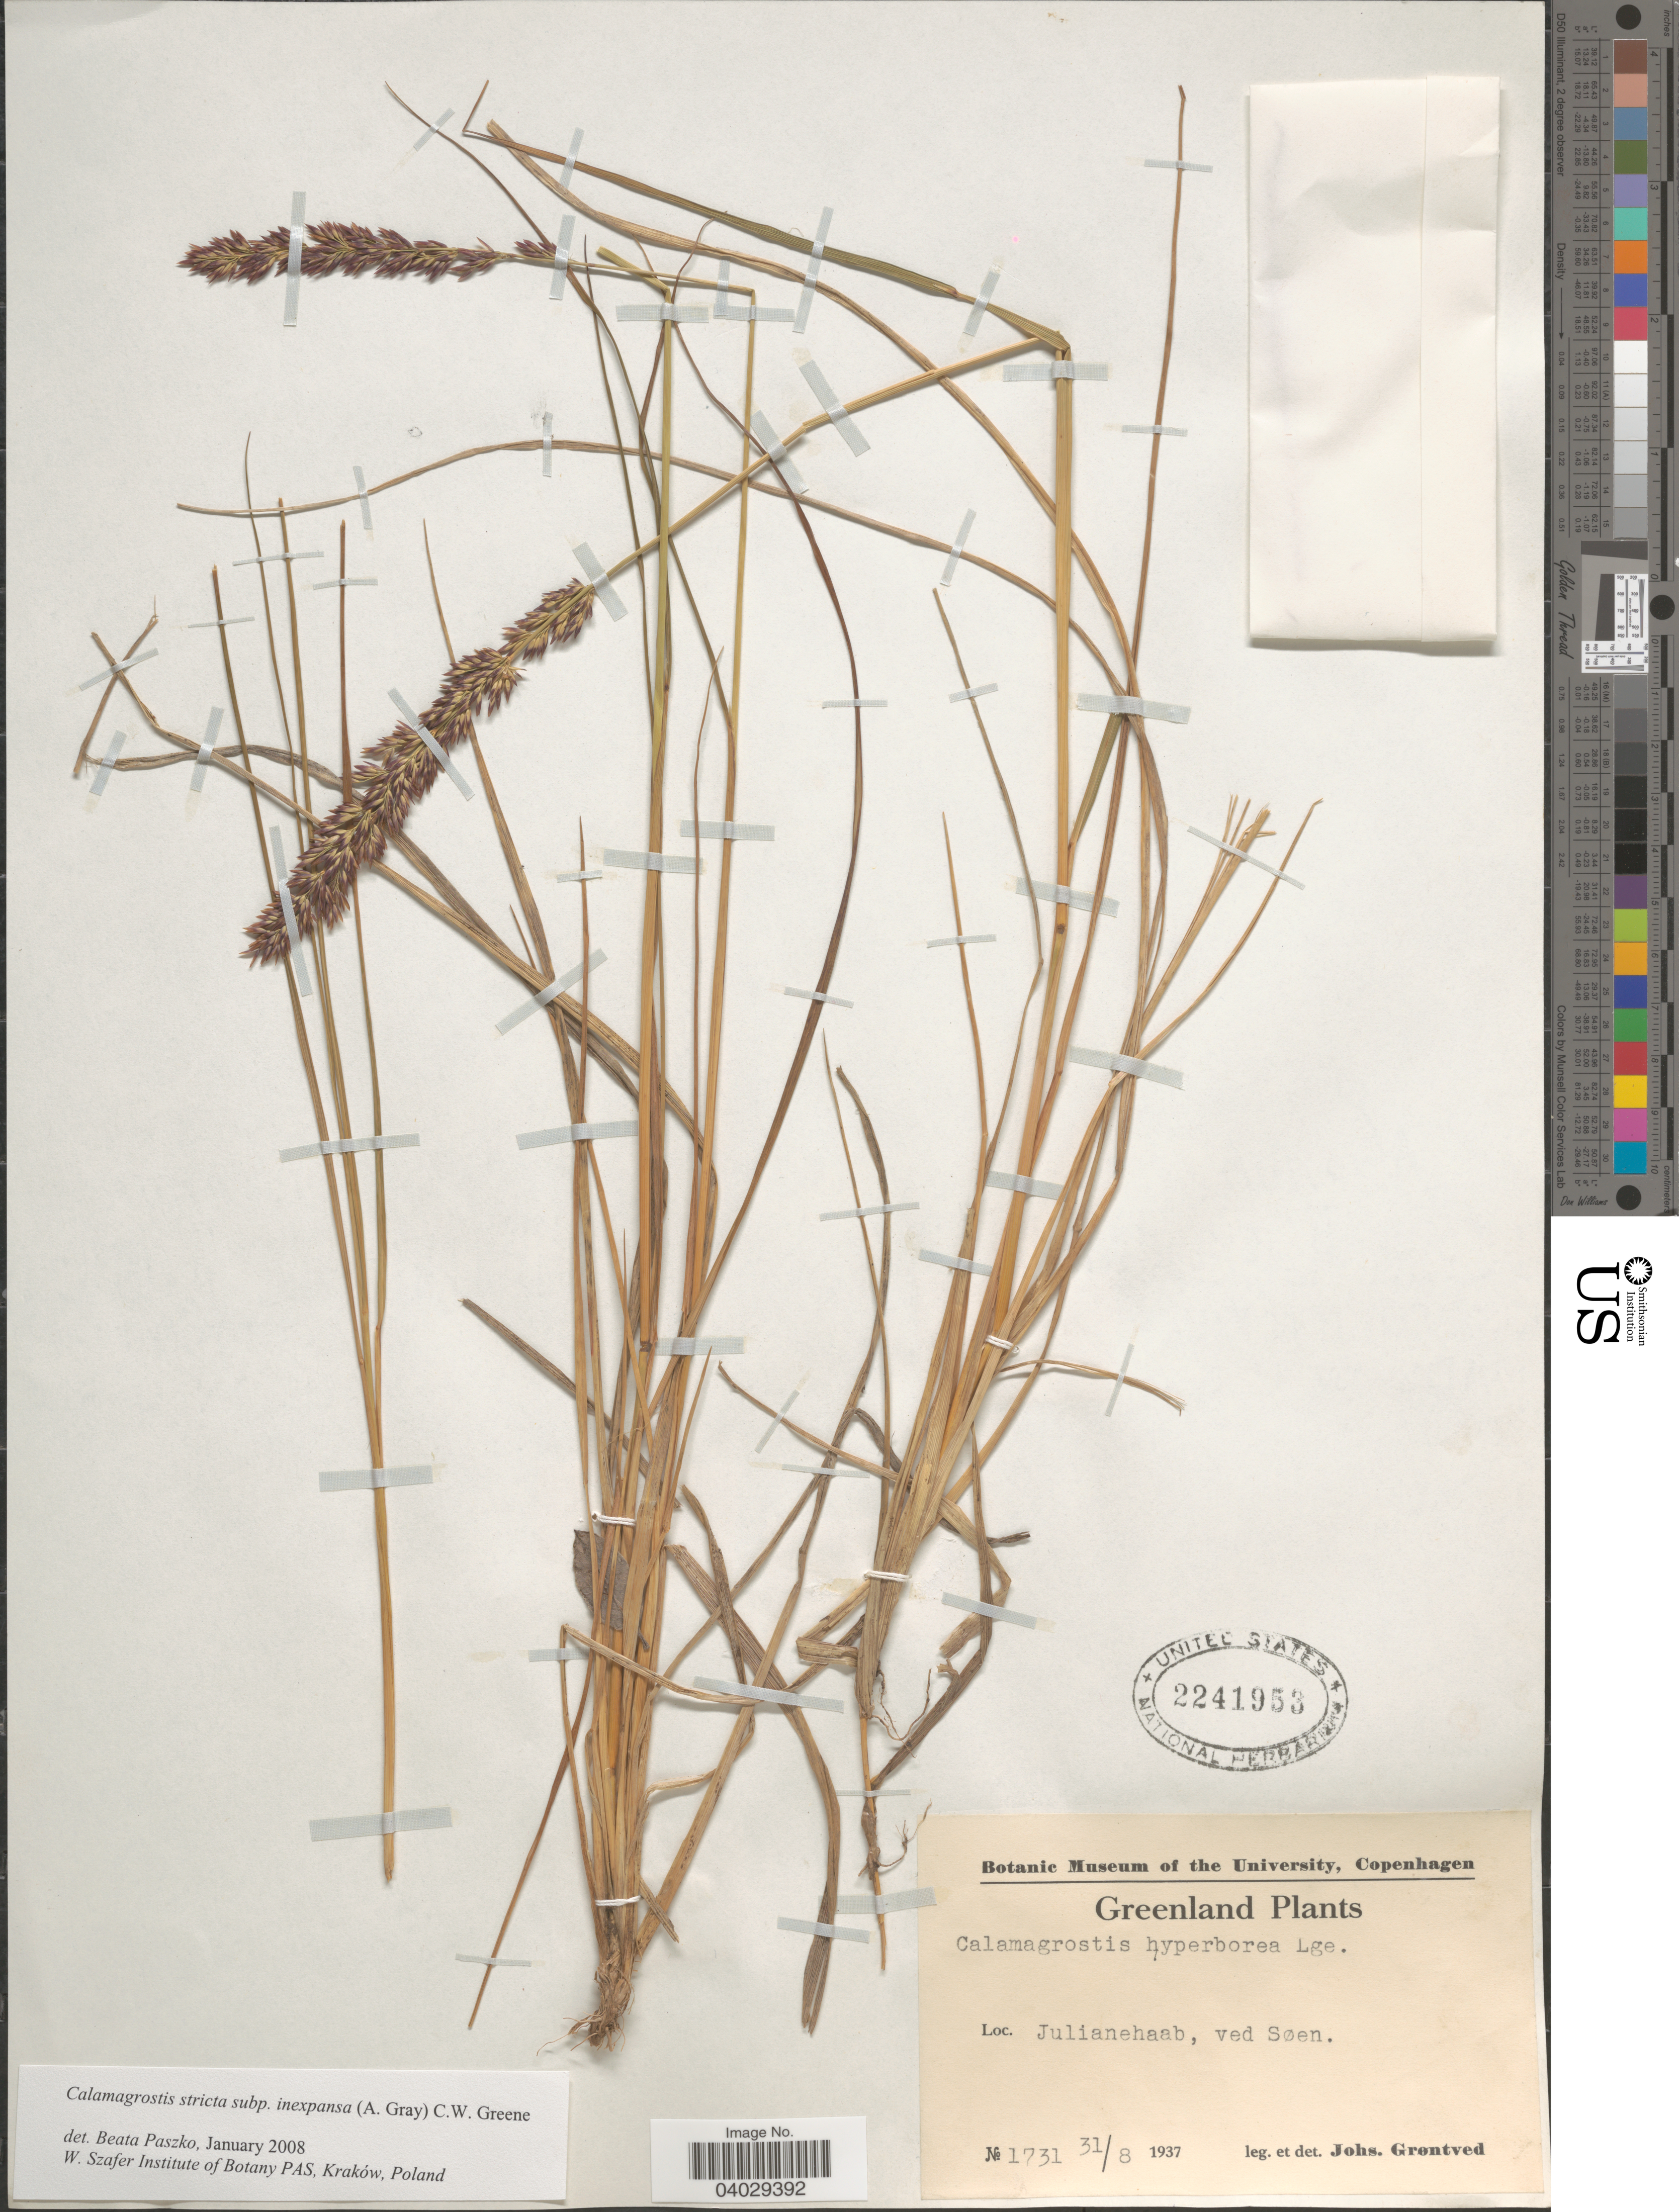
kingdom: Plantae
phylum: Tracheophyta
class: Liliopsida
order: Poales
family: Poaceae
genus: Calamagrostis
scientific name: Calamagrostis neglecta subsp. inexpansa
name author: (A. Gray) Tzvelev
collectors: J. Grøntved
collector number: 1731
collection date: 1937-08-31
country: Greenland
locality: Julianehaab, ved Søen.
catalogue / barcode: US 2241953